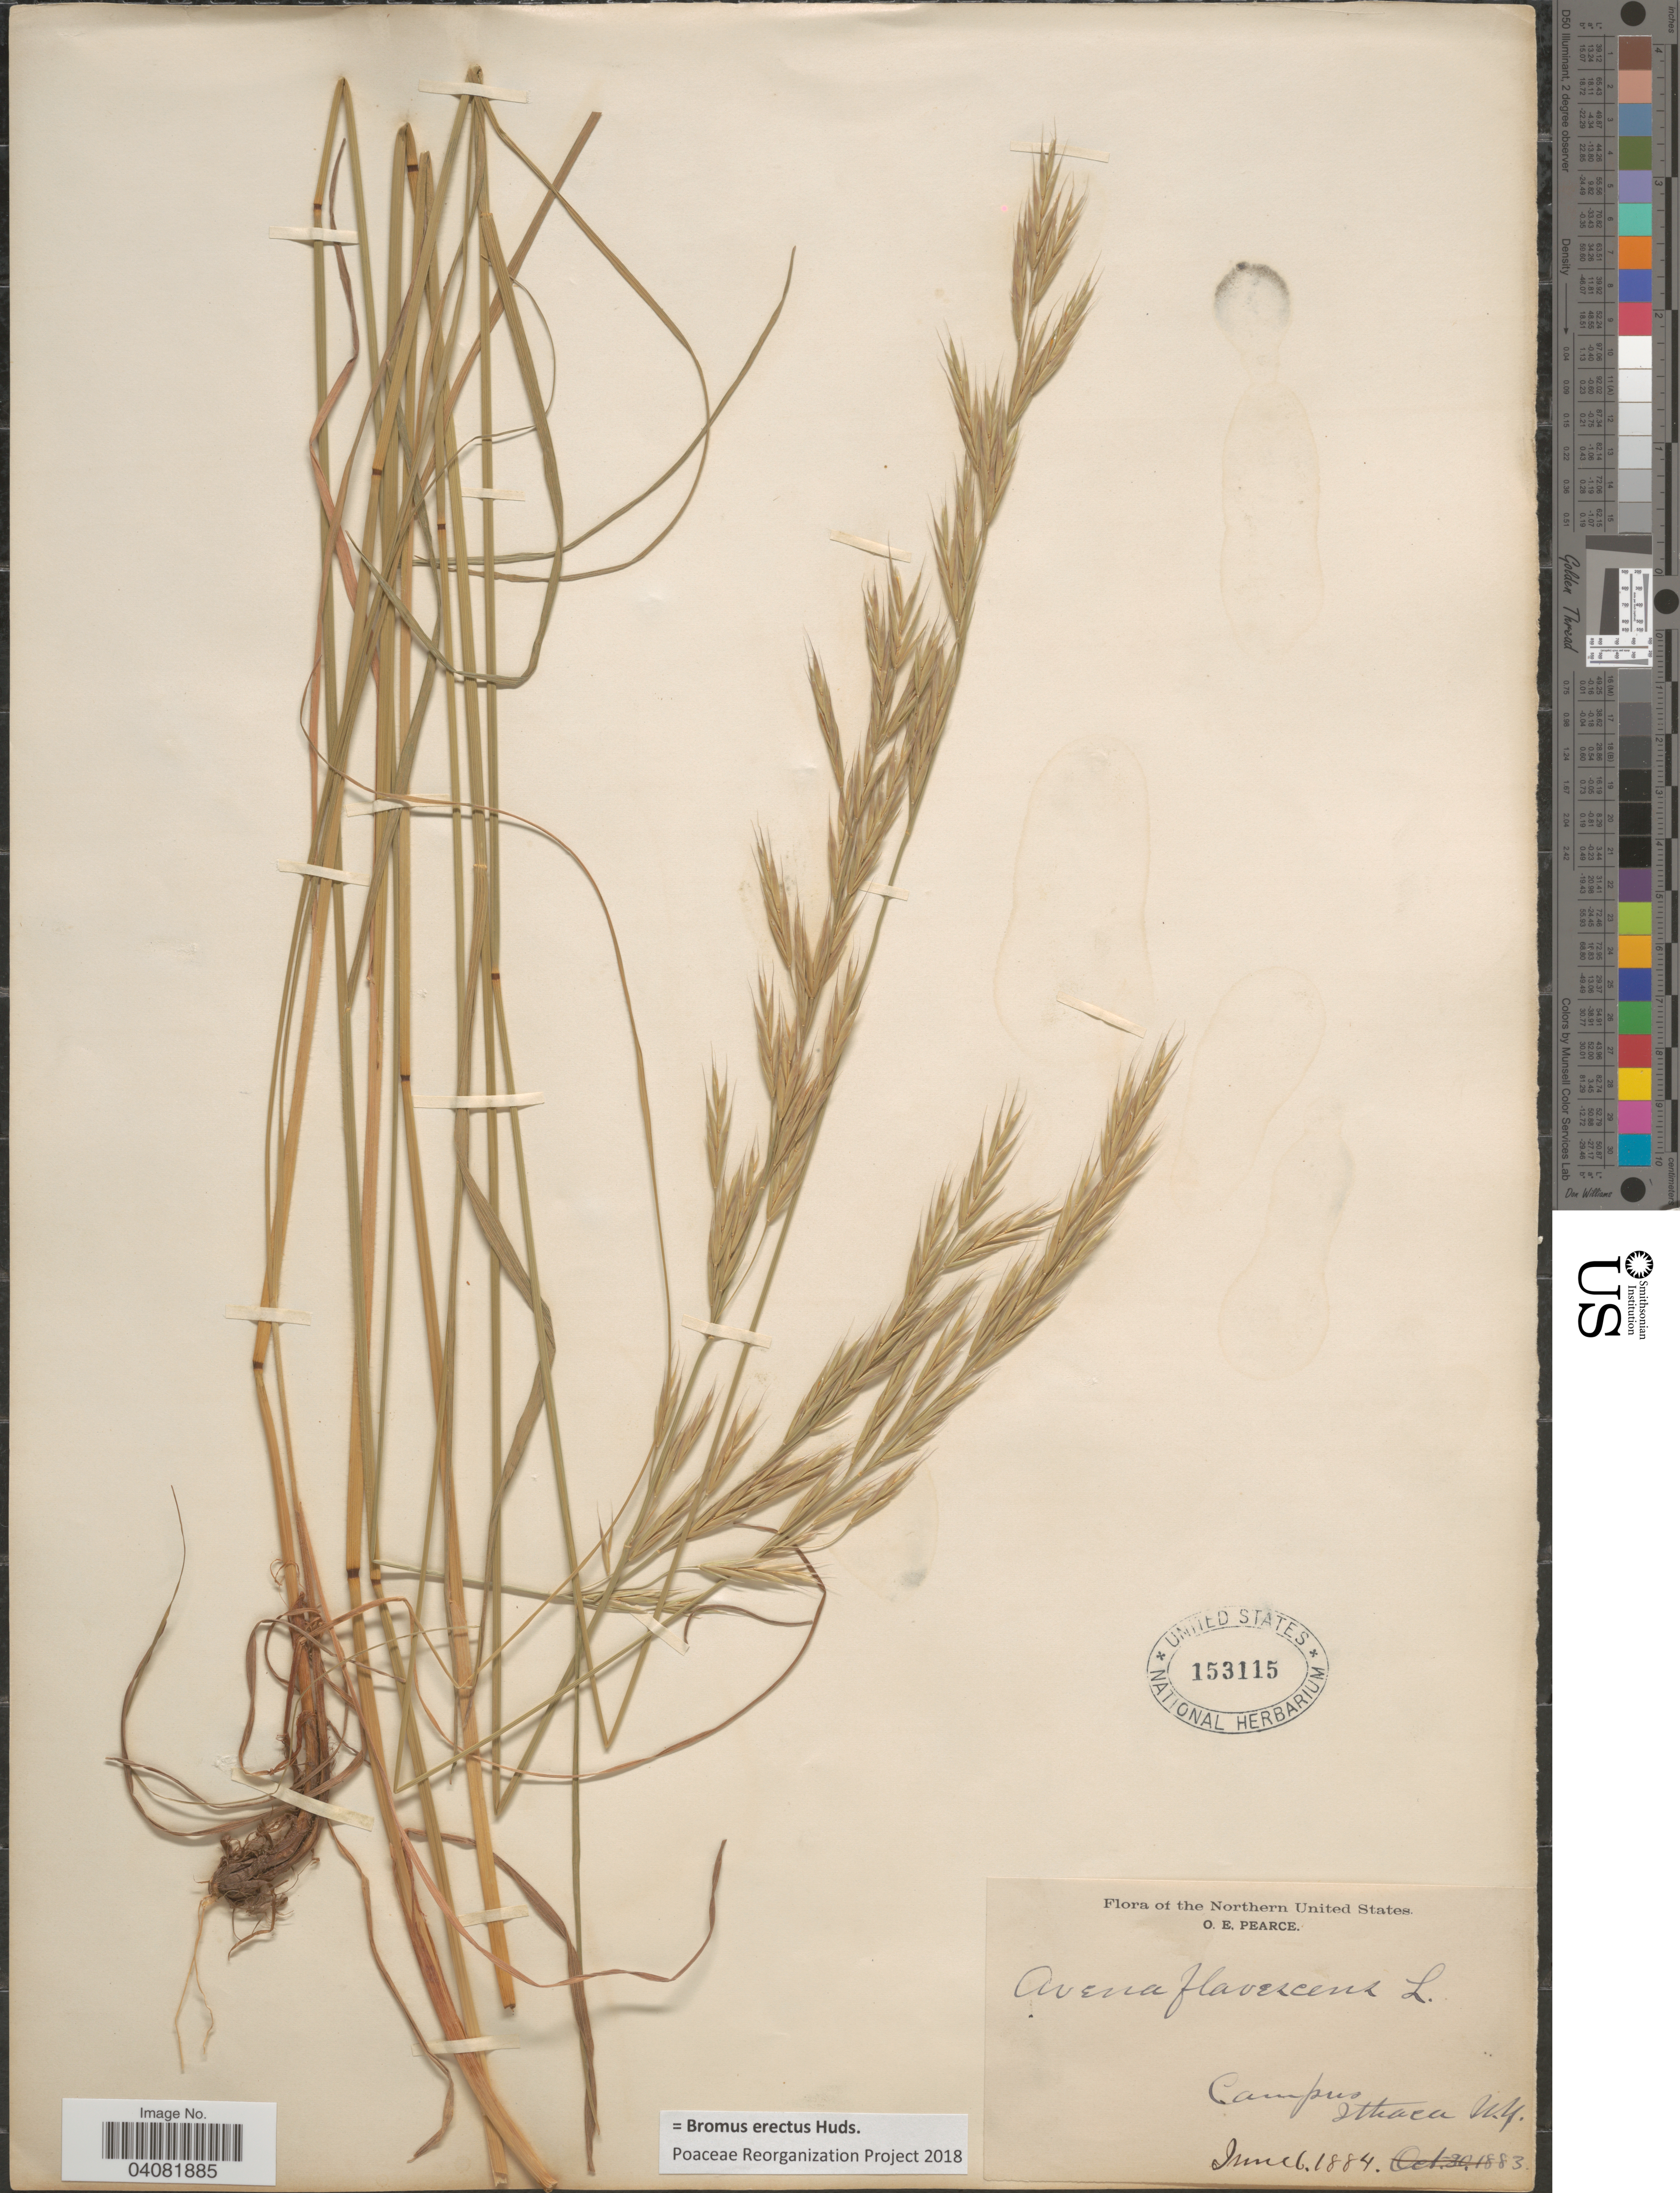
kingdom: Plantae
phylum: Tracheophyta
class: Liliopsida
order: Poales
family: Poaceae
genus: Bromus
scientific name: Bromus erectus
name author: Huds.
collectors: O. E. Pearce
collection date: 1884-06-06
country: United States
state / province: New York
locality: Campus Ithaca. Northern United States.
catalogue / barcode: US 153115